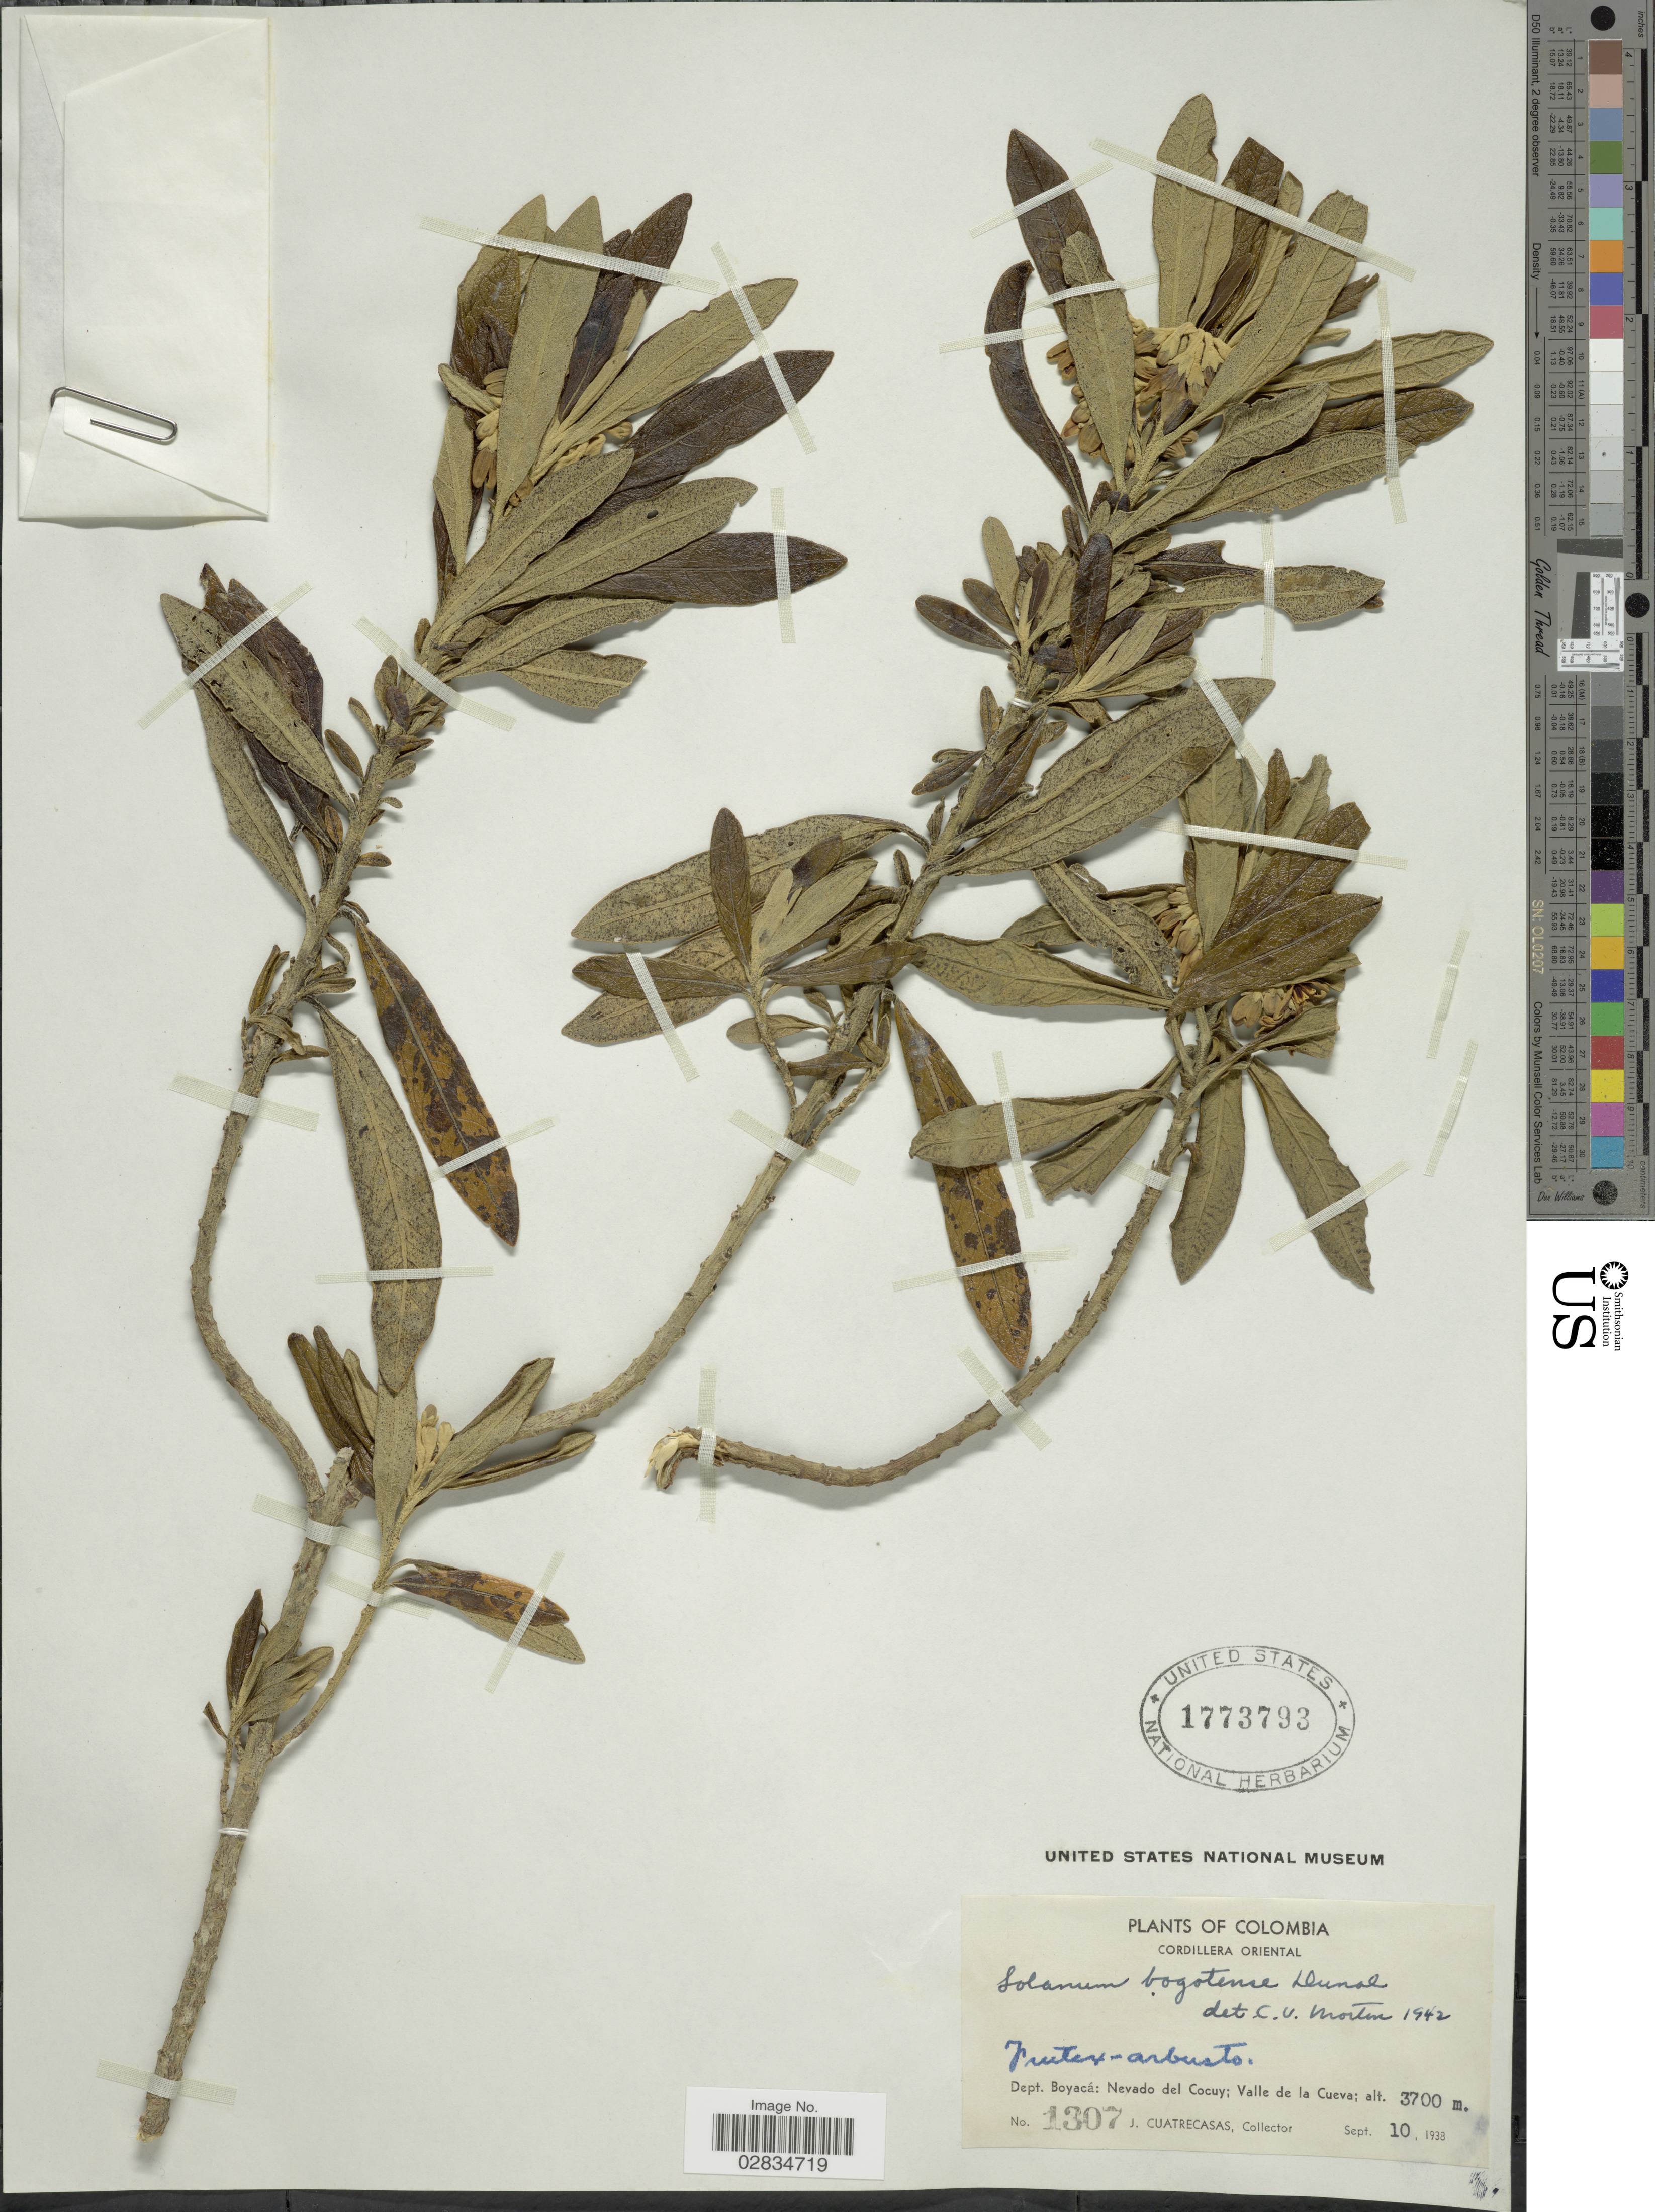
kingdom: Plantae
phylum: Tracheophyta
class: Magnoliopsida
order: Solanales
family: Solanaceae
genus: Solanum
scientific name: Solanum stenophyllum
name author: Dunal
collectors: J. Cuatrecasas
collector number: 1307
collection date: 1938-09-10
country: Colombia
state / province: Boyacá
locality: Cordillera Oriental, Dept. Boyacá: Nevado del Cocuy; Valle de la Cueva.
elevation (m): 3700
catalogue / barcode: US 1773793